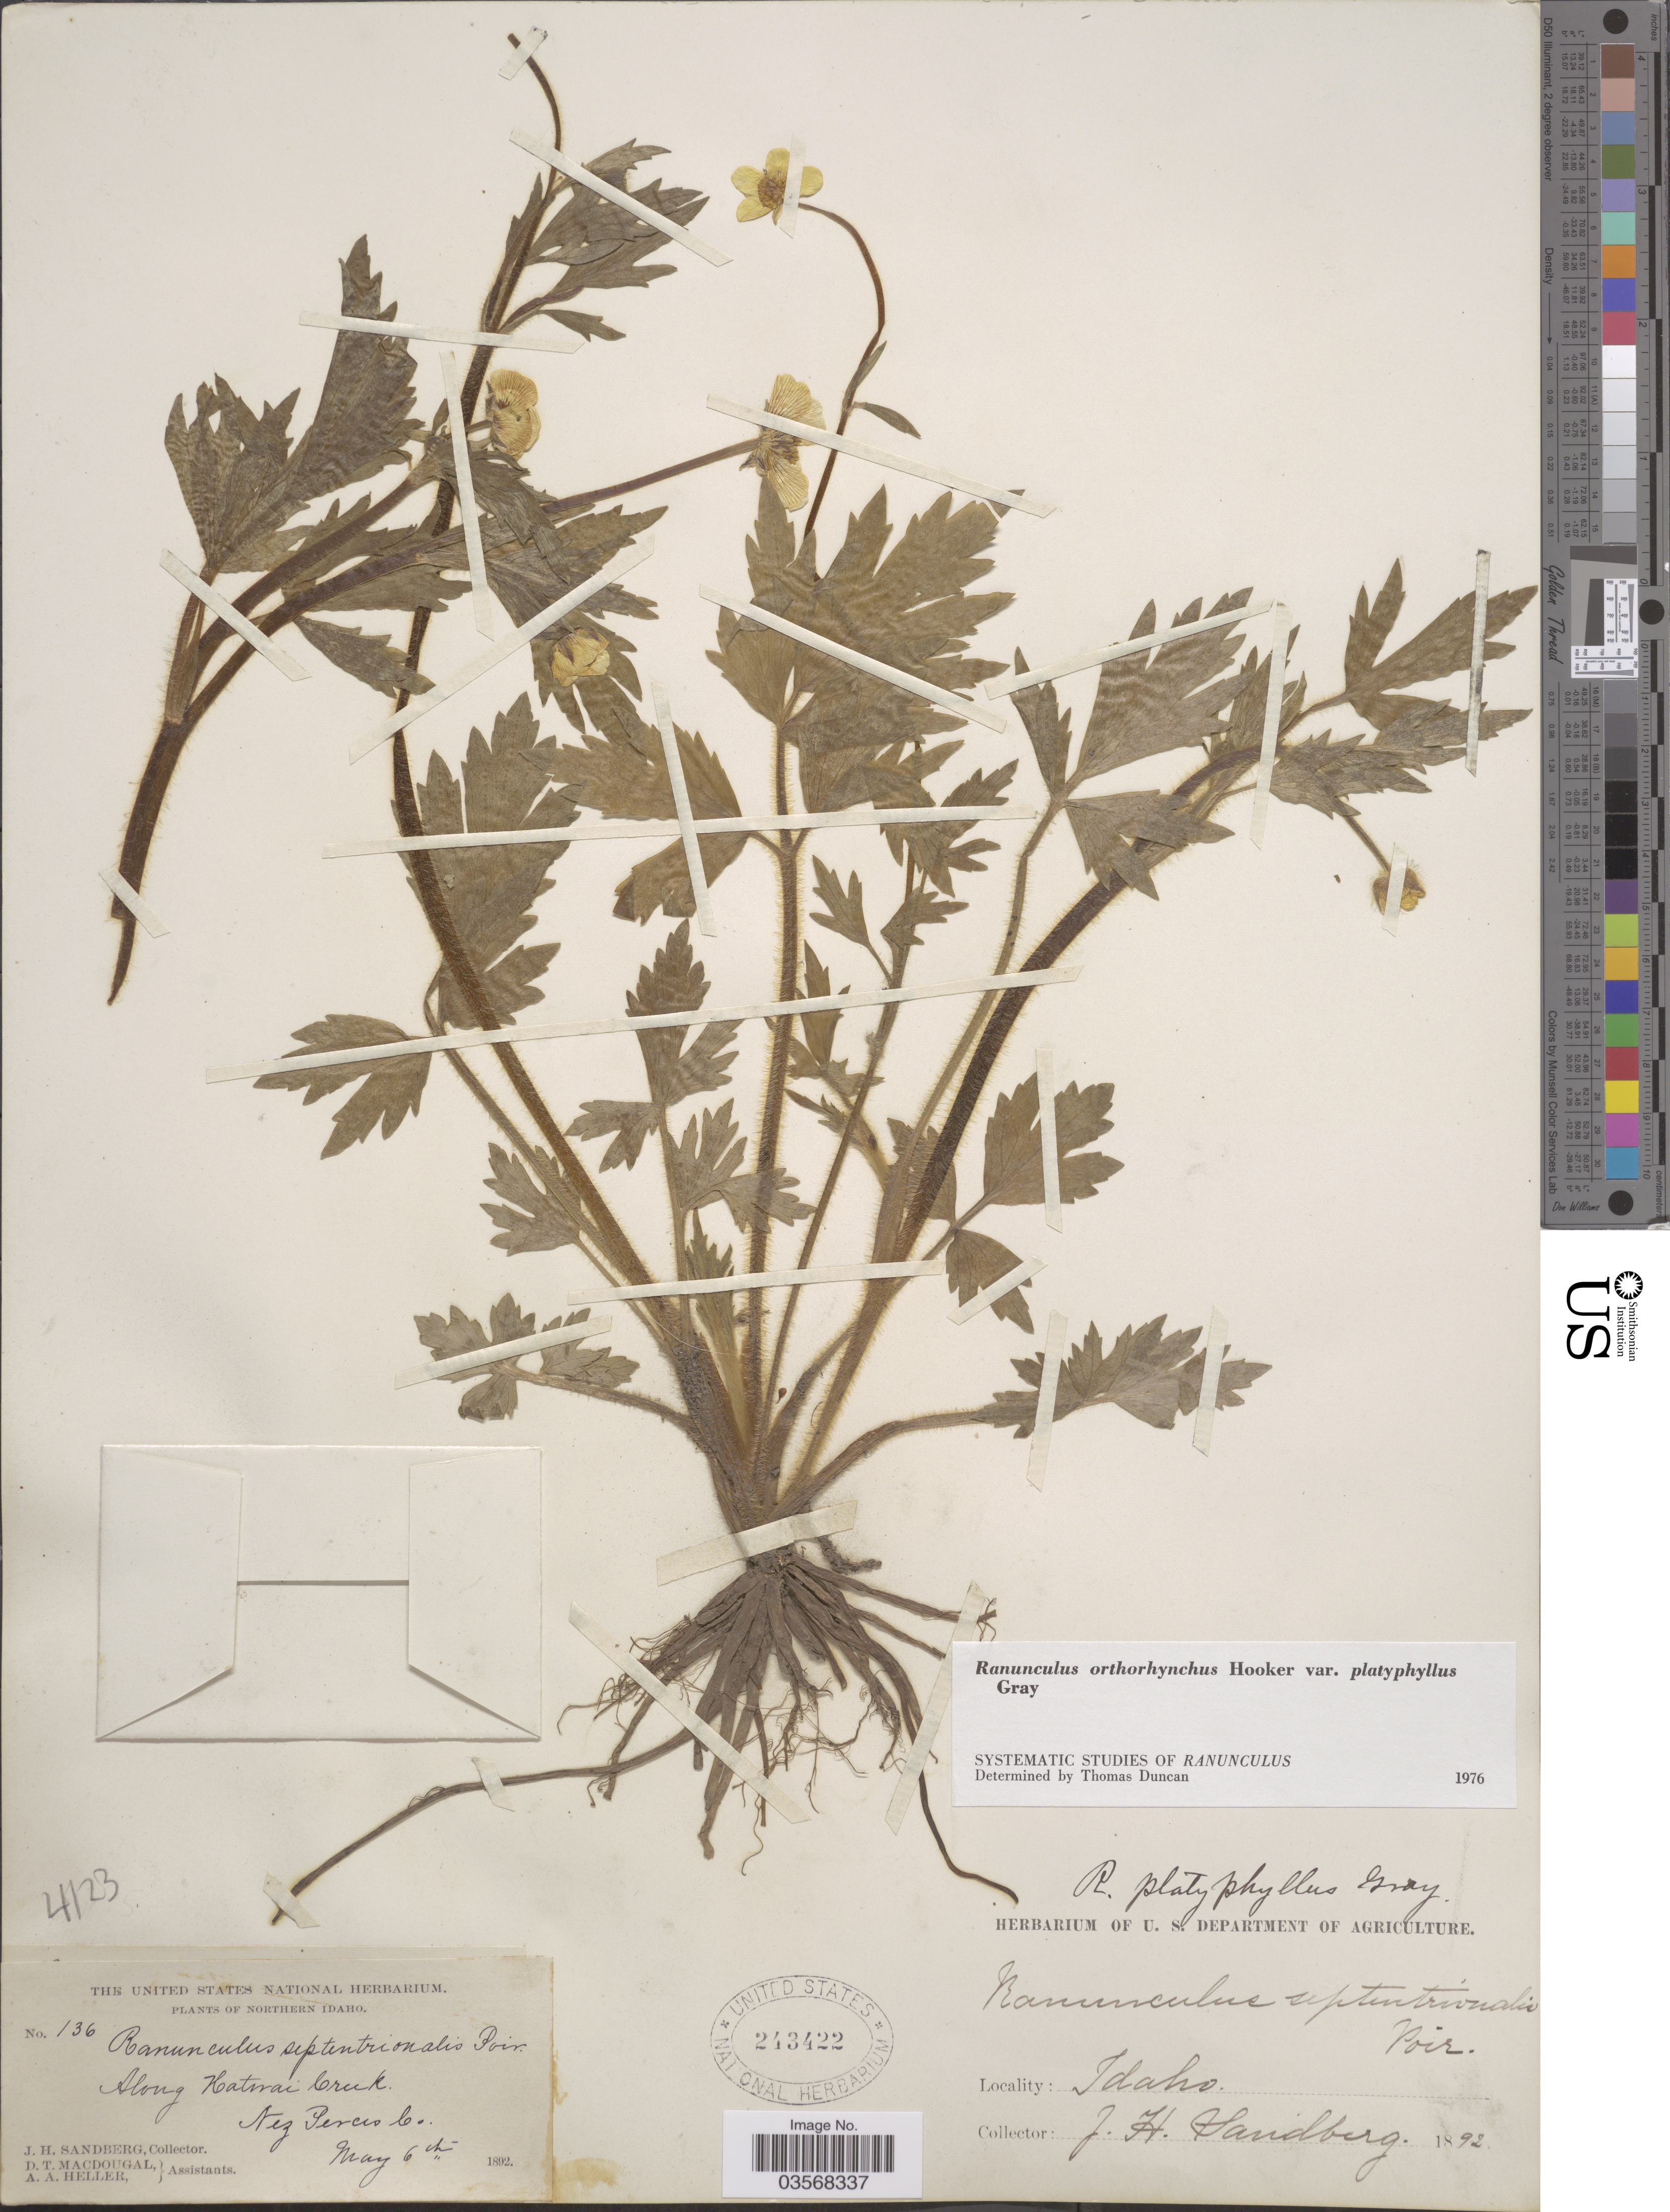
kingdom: Plantae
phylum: Tracheophyta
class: Magnoliopsida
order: Ranunculales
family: Ranunculaceae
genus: Ranunculus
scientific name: Ranunculus orthorhynchus var. platyphyllus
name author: A. Gray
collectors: J. H. Sandberg, D. T. MacDougal & A. A. Heller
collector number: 136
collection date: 1892-05-06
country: United States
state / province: Idaho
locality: Northern Idaho. Along Katwai Creek. Nez Perces Co.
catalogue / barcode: US 243422